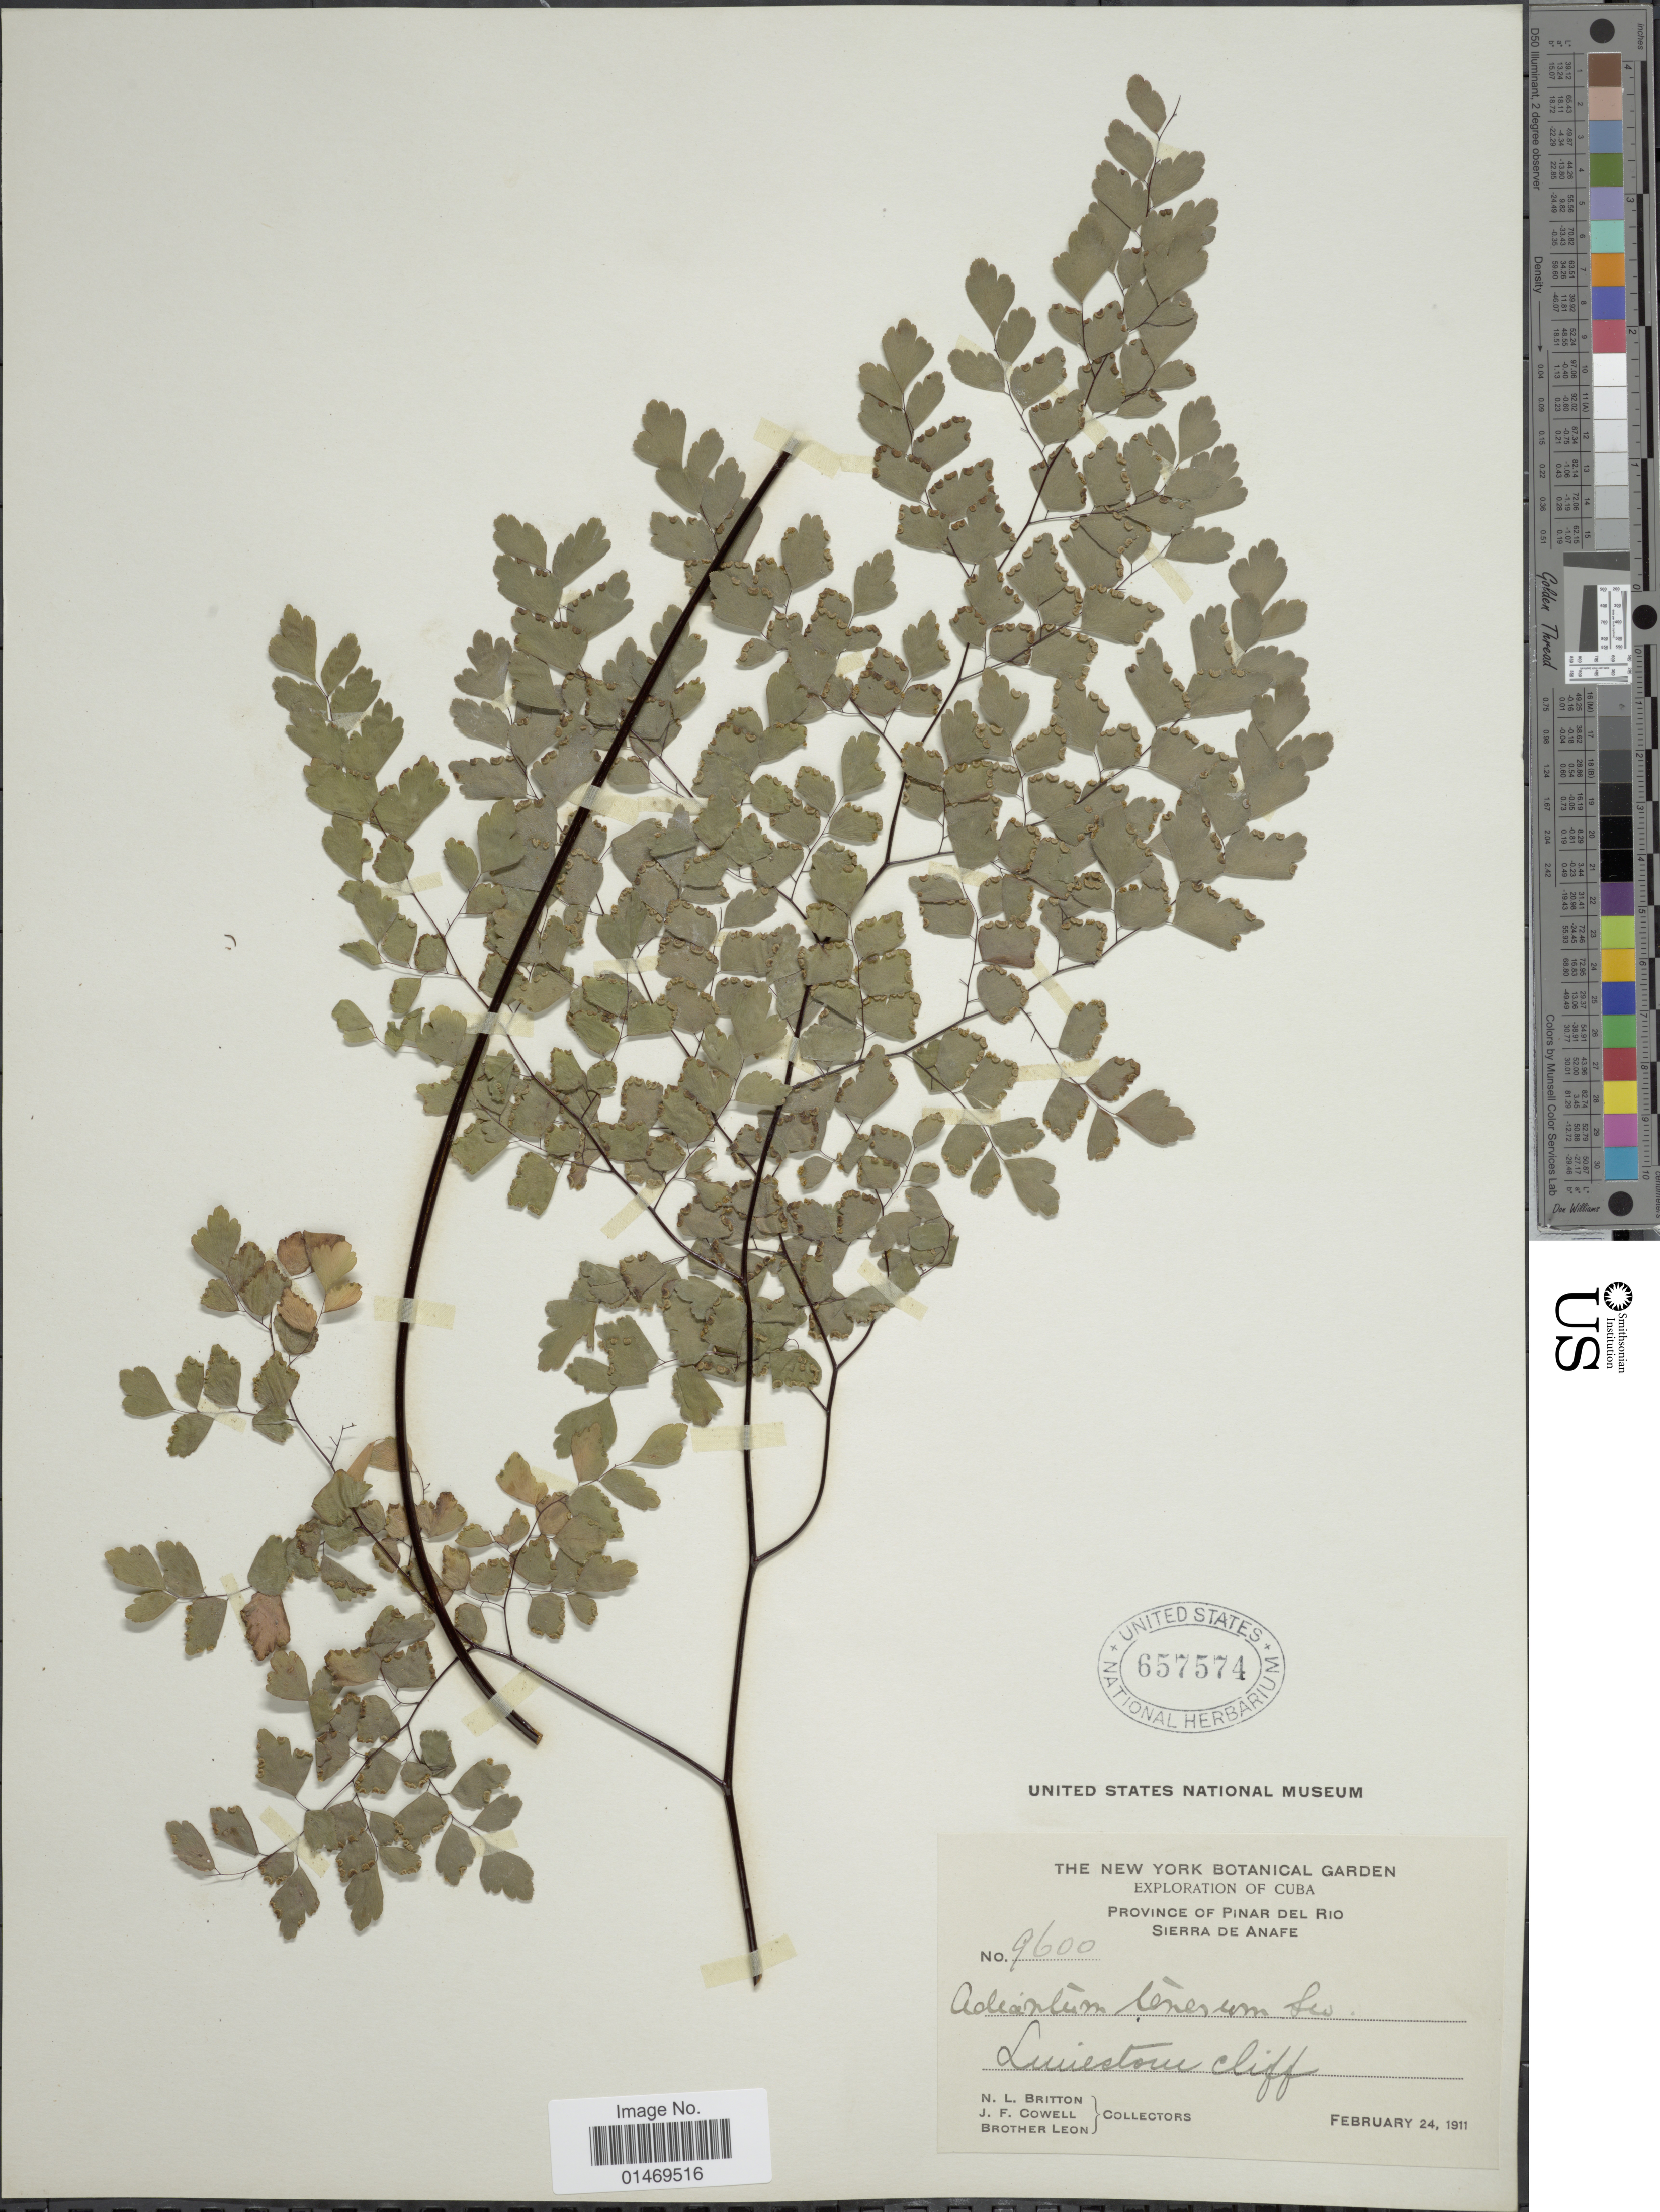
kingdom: Plantae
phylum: Tracheophyta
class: Polypodiopsida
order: Polypodiales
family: Pteridaceae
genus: Adiantum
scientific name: Adiantum tenerum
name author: Sw.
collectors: N. Britton, J. F. Cowell & Bro. León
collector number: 9600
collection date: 1911-02-24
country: Cuba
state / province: Pinar del Río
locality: Sierra de Anafe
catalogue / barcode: US 657574